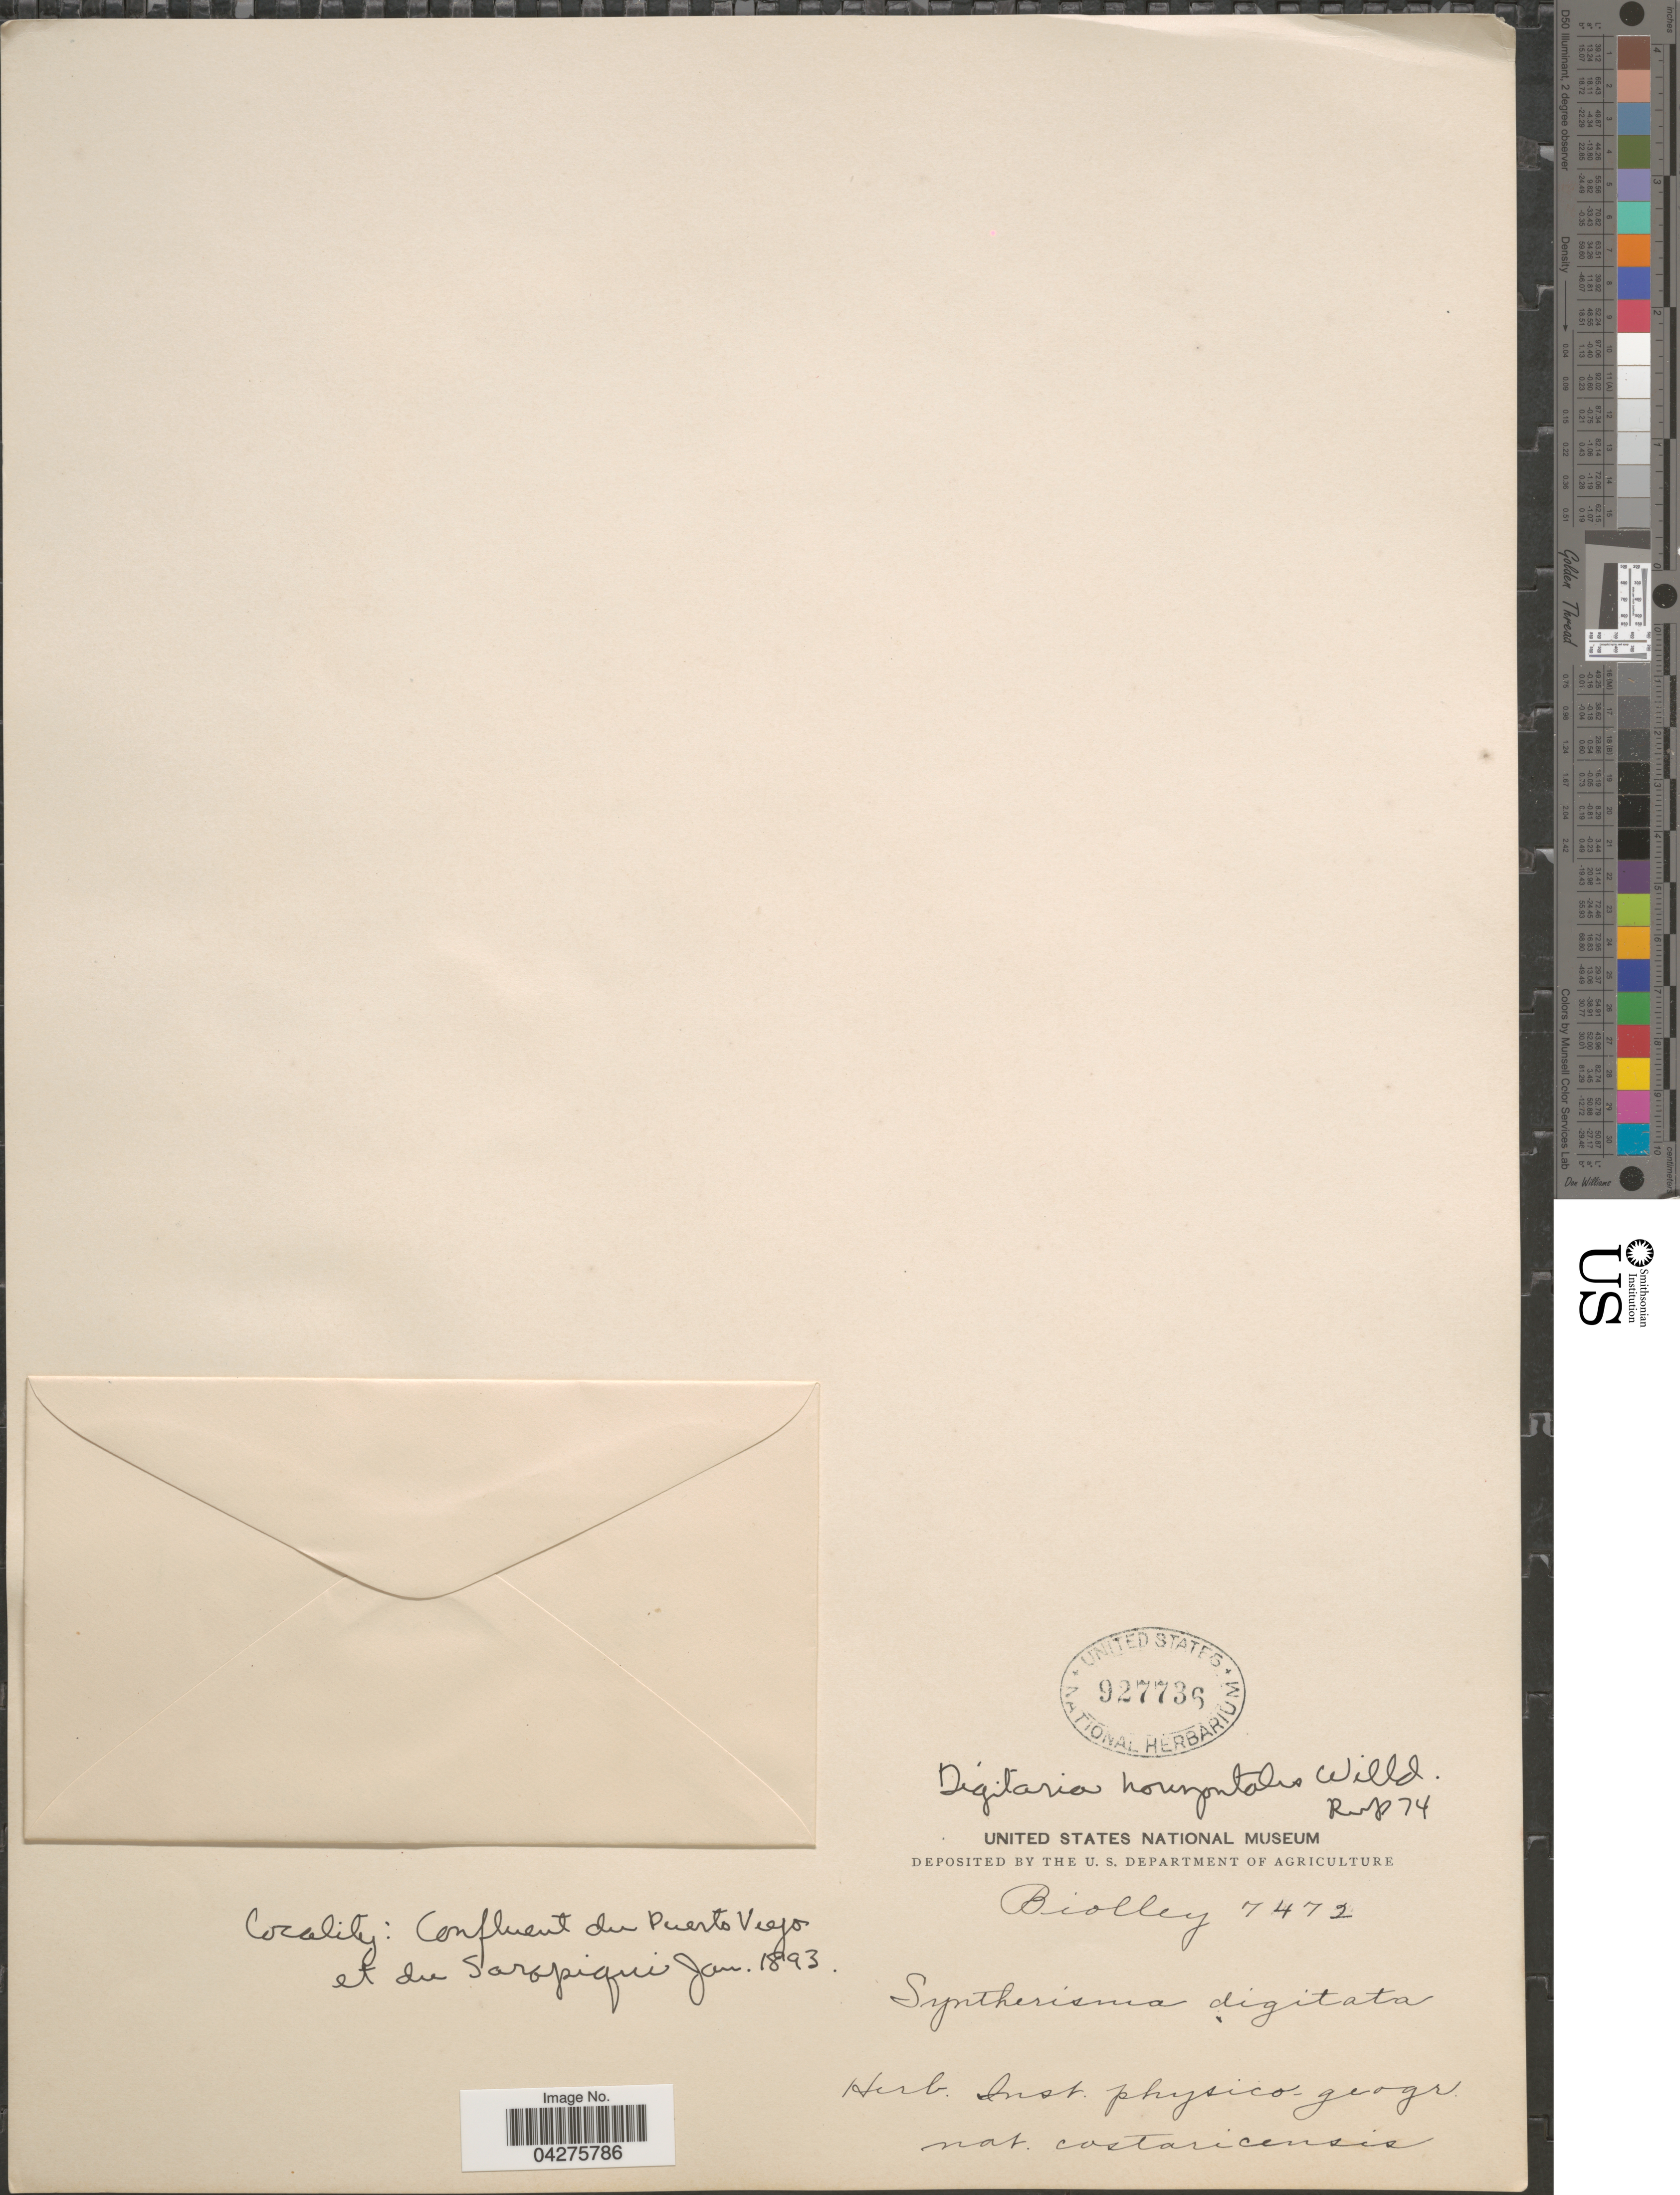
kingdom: Plantae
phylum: Tracheophyta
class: Liliopsida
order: Poales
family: Poaceae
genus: Digitaria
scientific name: Digitaria horizontalis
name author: Willd.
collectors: Biolley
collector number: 7472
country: Costa Rica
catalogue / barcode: US 927736